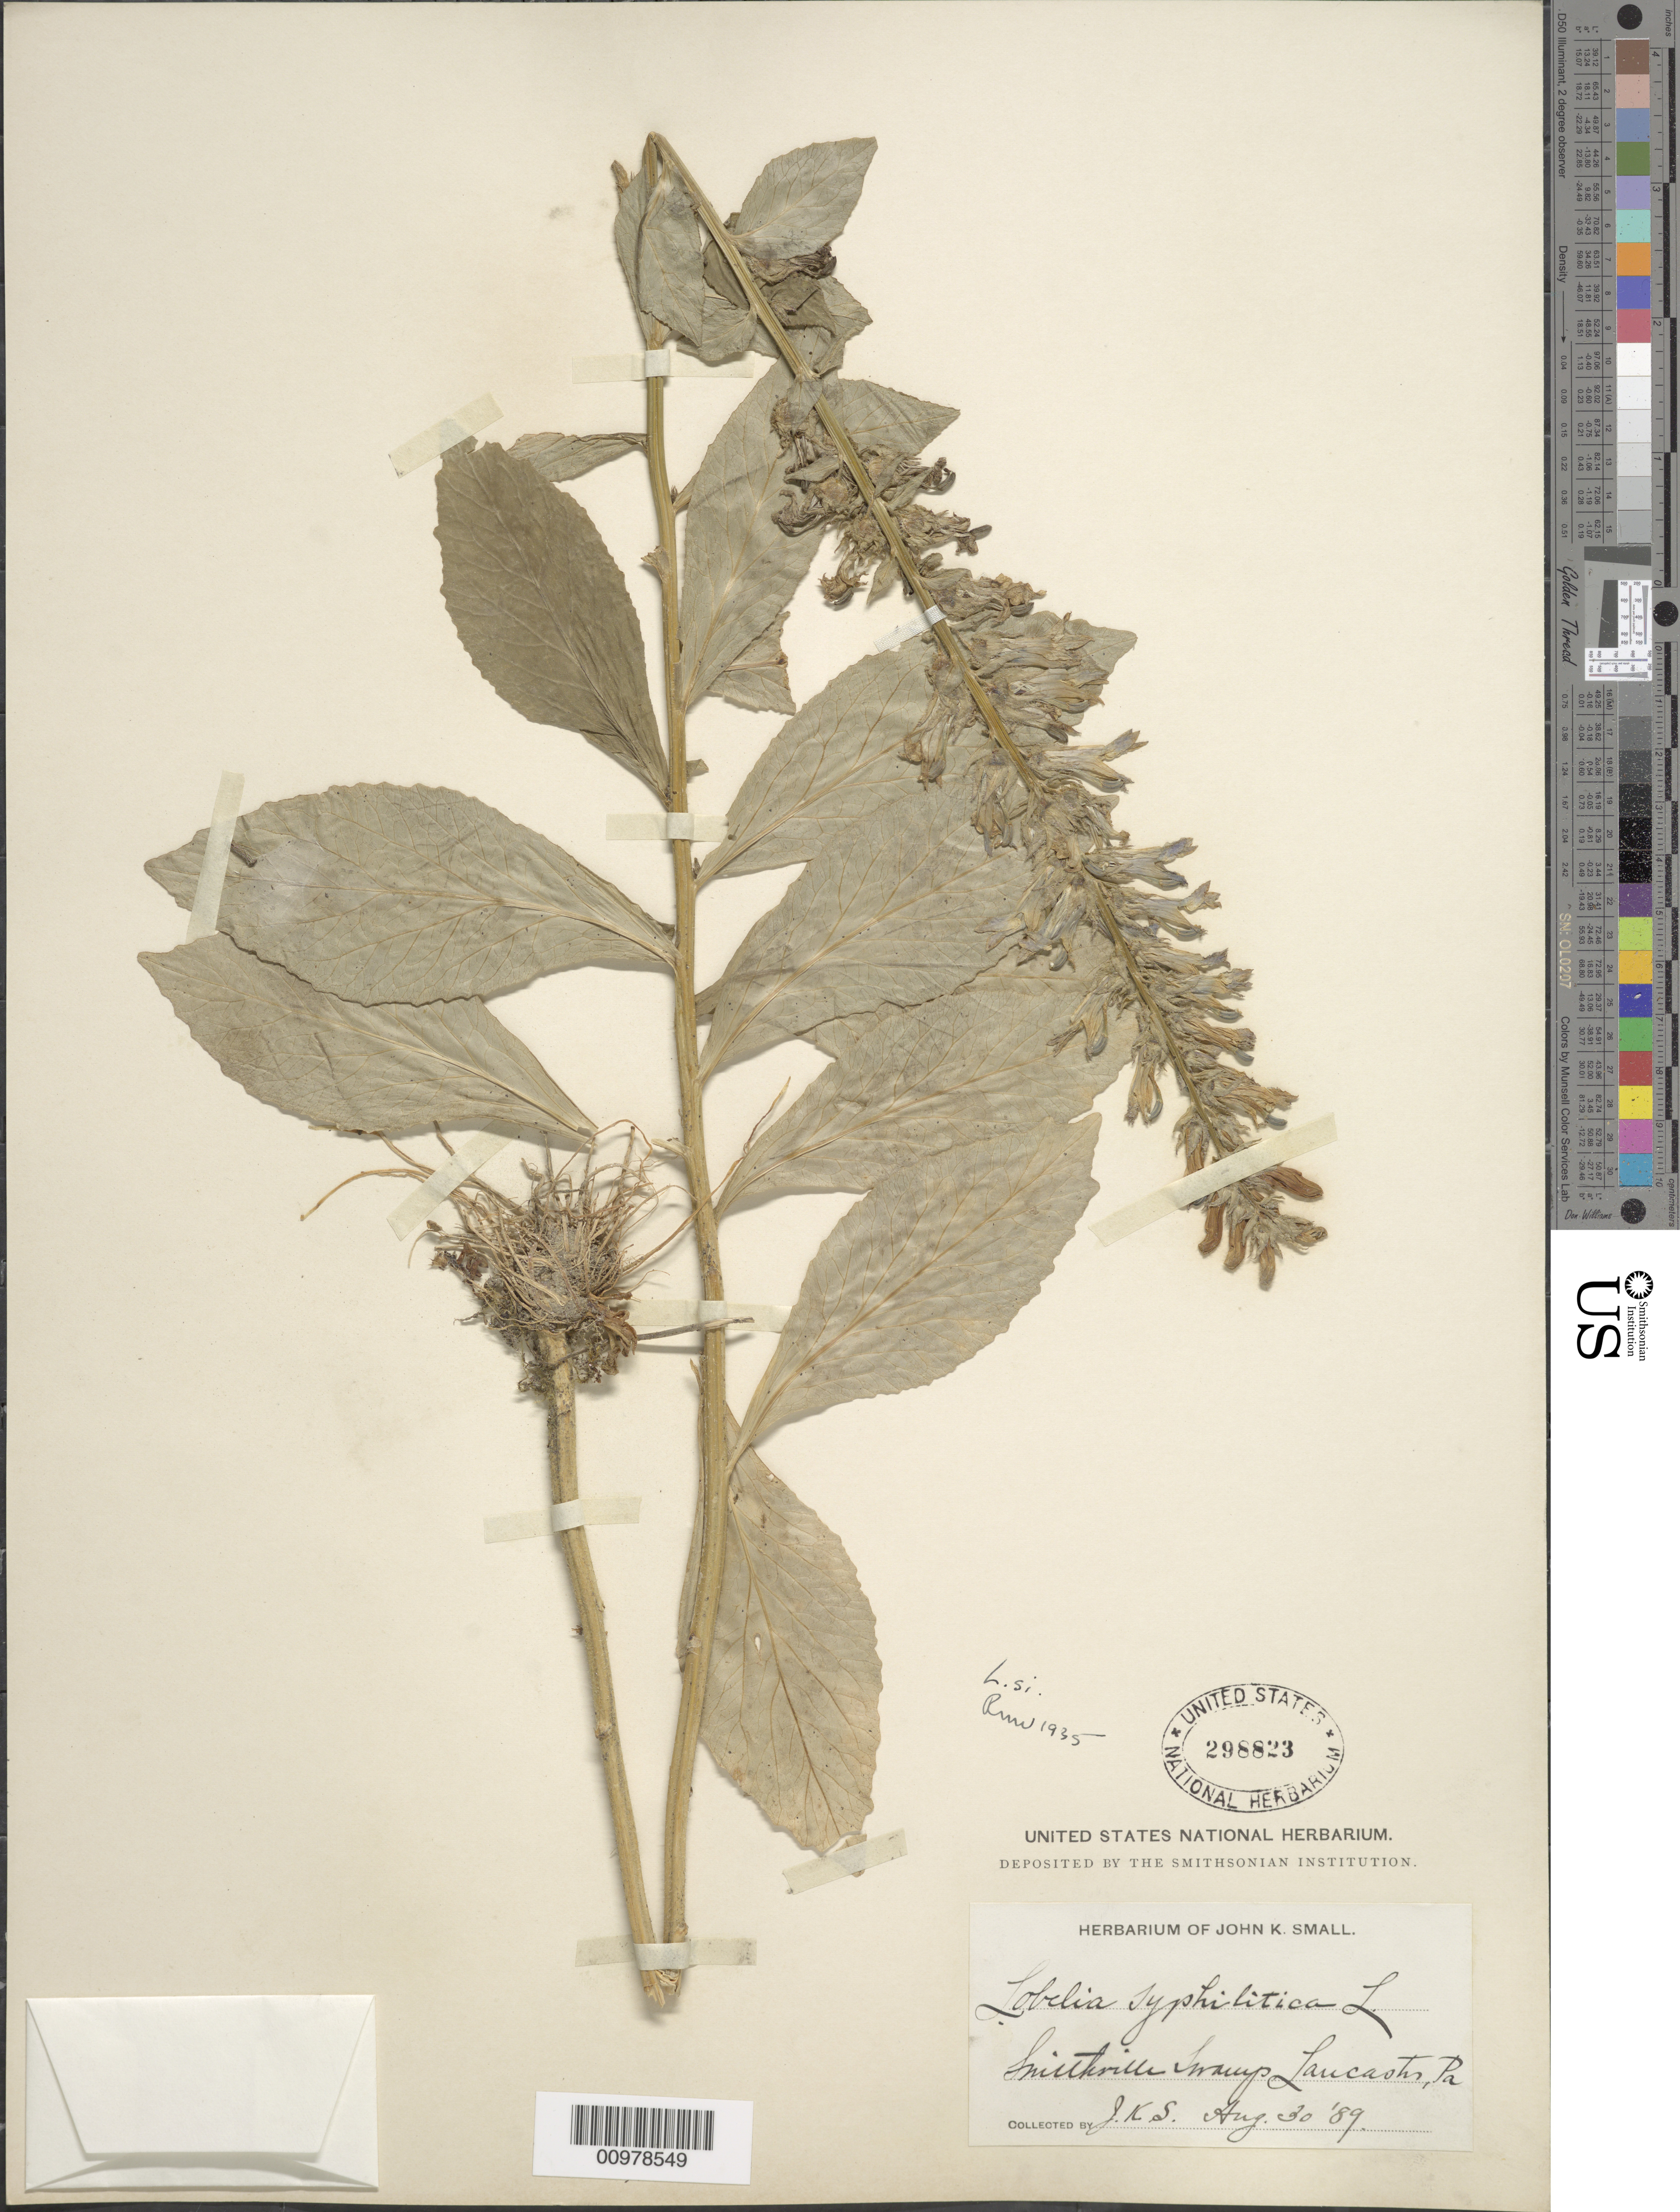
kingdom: Plantae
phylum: Tracheophyta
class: Magnoliopsida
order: Asterales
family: Campanulaceae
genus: Lobelia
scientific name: Lobelia siphilitica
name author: L.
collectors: J. K. Small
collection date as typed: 30 Aug 1889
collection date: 1889-08-30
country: United States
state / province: Pennsylvania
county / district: Lancaster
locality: Smithville Swamp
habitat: swamp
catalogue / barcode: US 298823